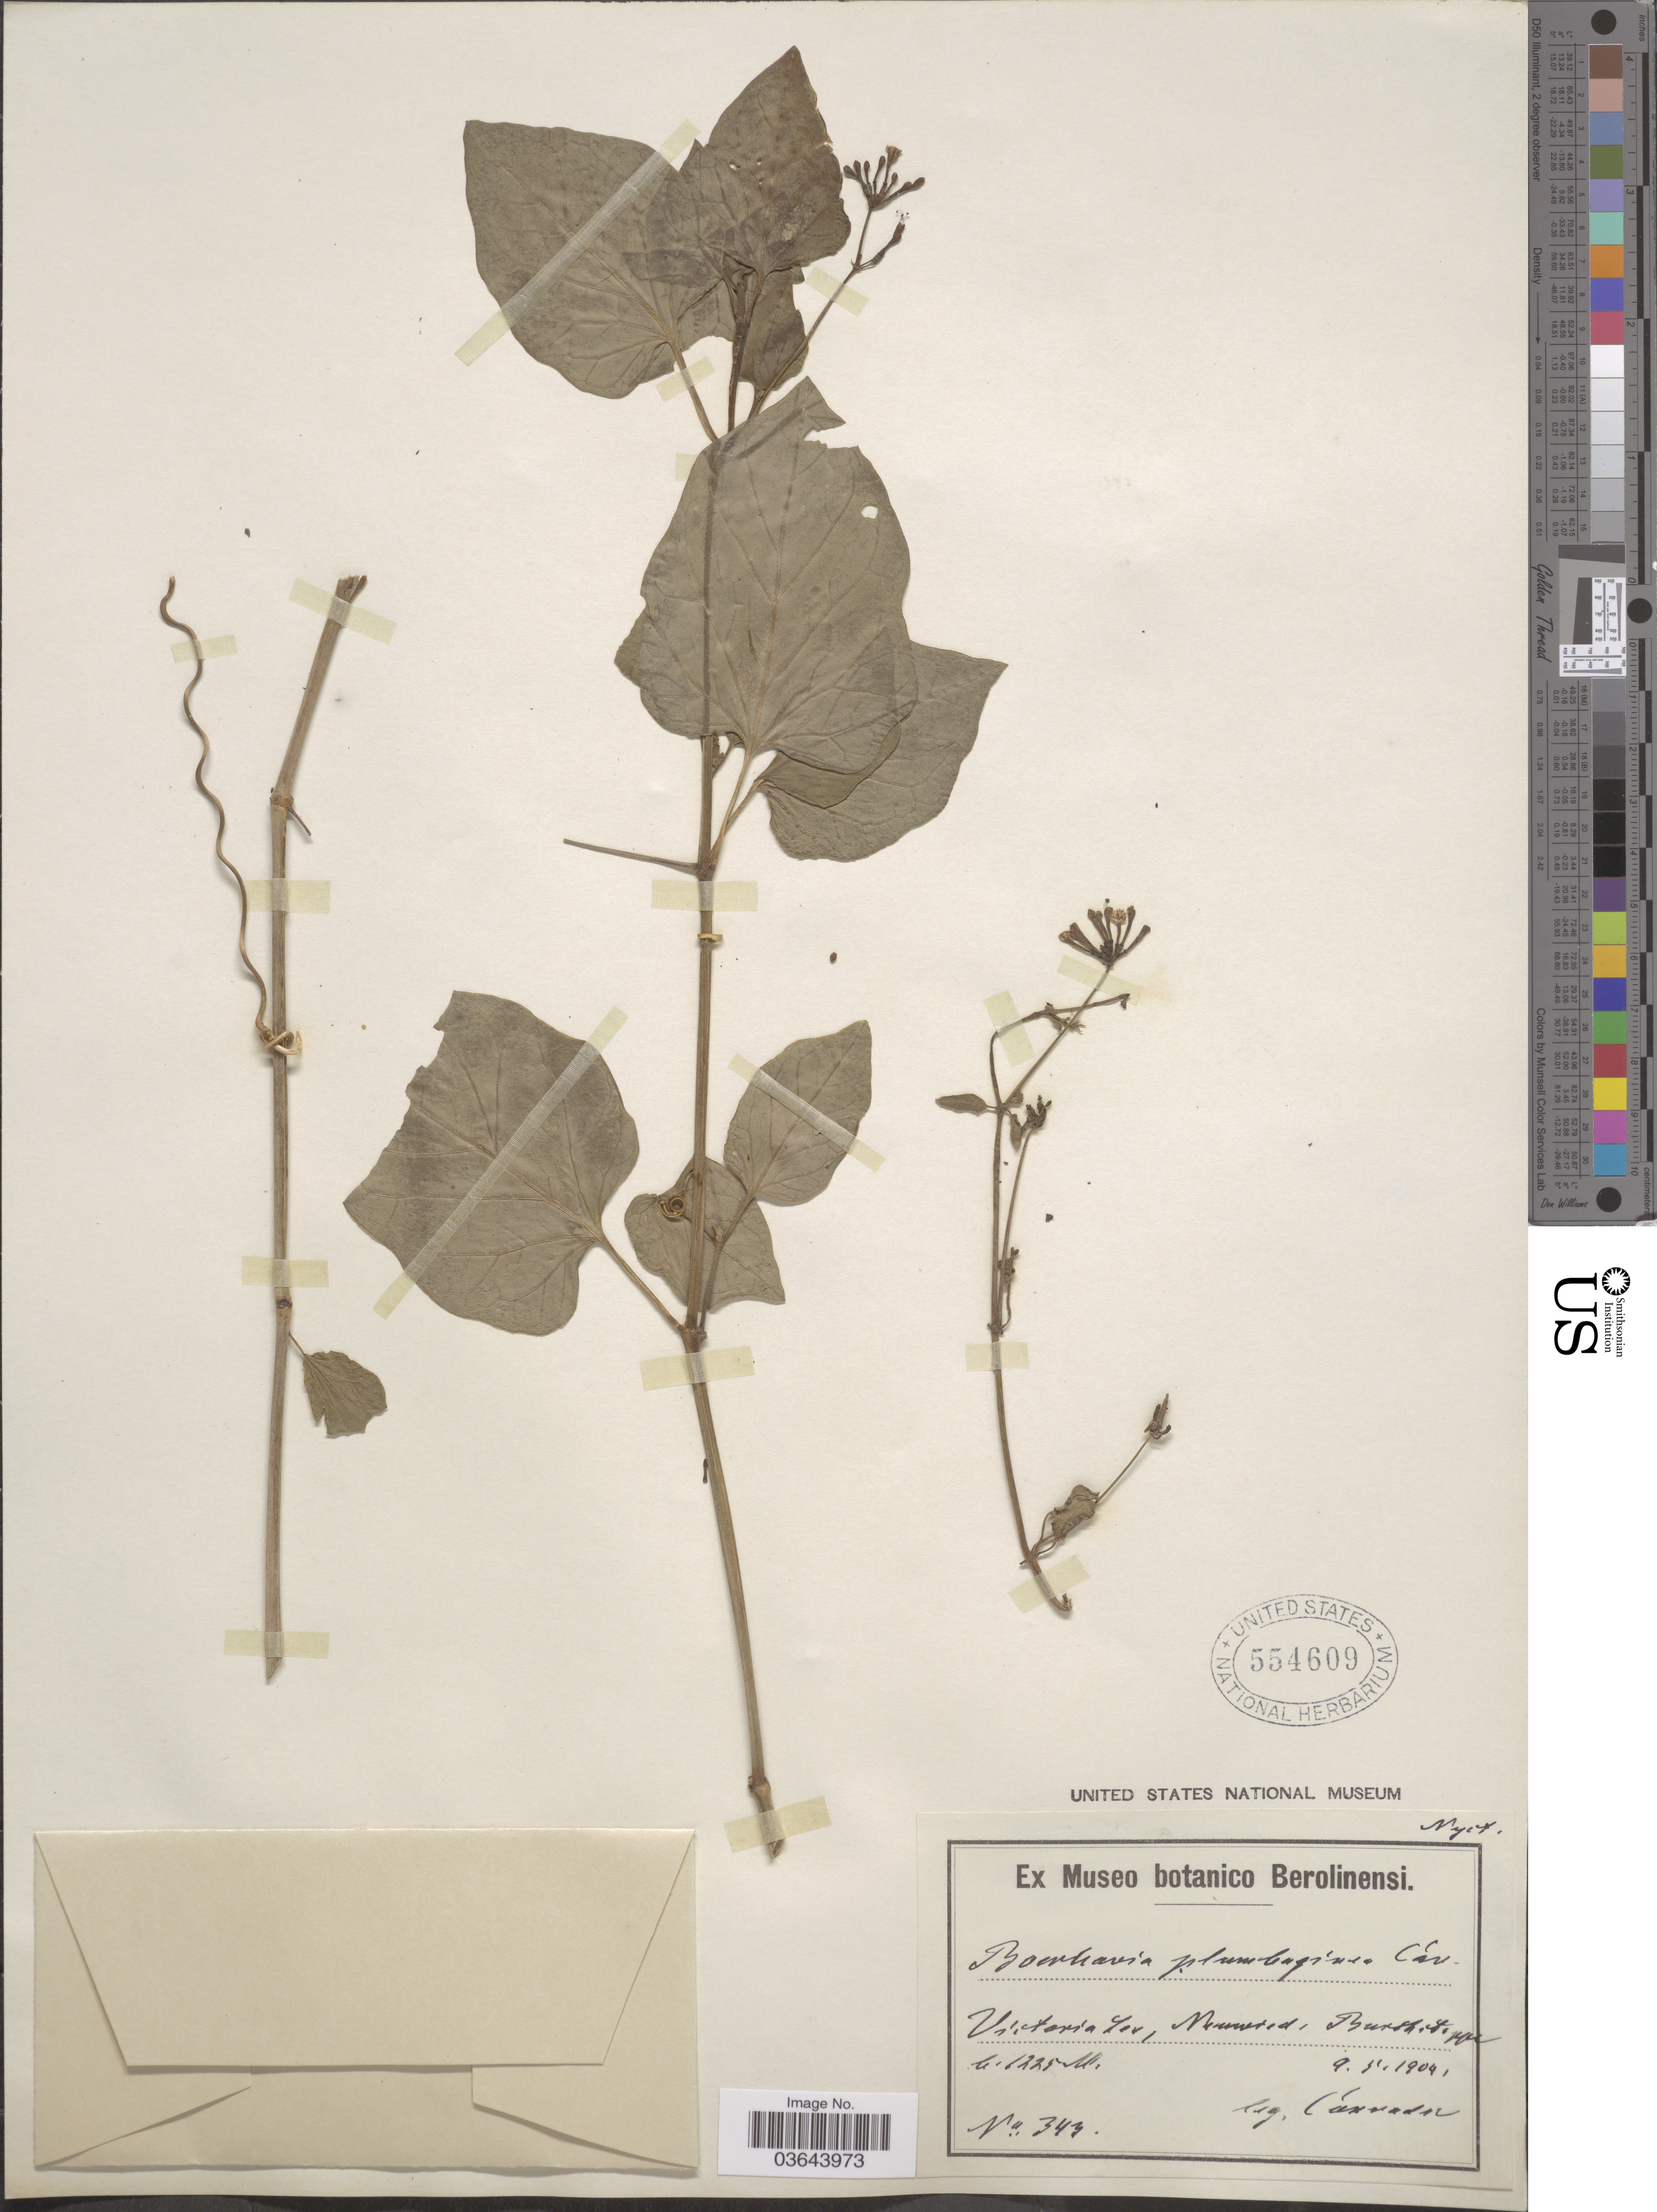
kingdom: Plantae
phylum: Tracheophyta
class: Magnoliopsida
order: Caryophyllales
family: Nyctaginaceae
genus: Boerhavia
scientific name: Boerhavia plumbaginea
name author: Cav.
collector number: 343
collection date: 1904-05-09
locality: Victoria Ter, Nieuwredm Burchitippe. [interpreted]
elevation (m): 1225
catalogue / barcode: US 554609